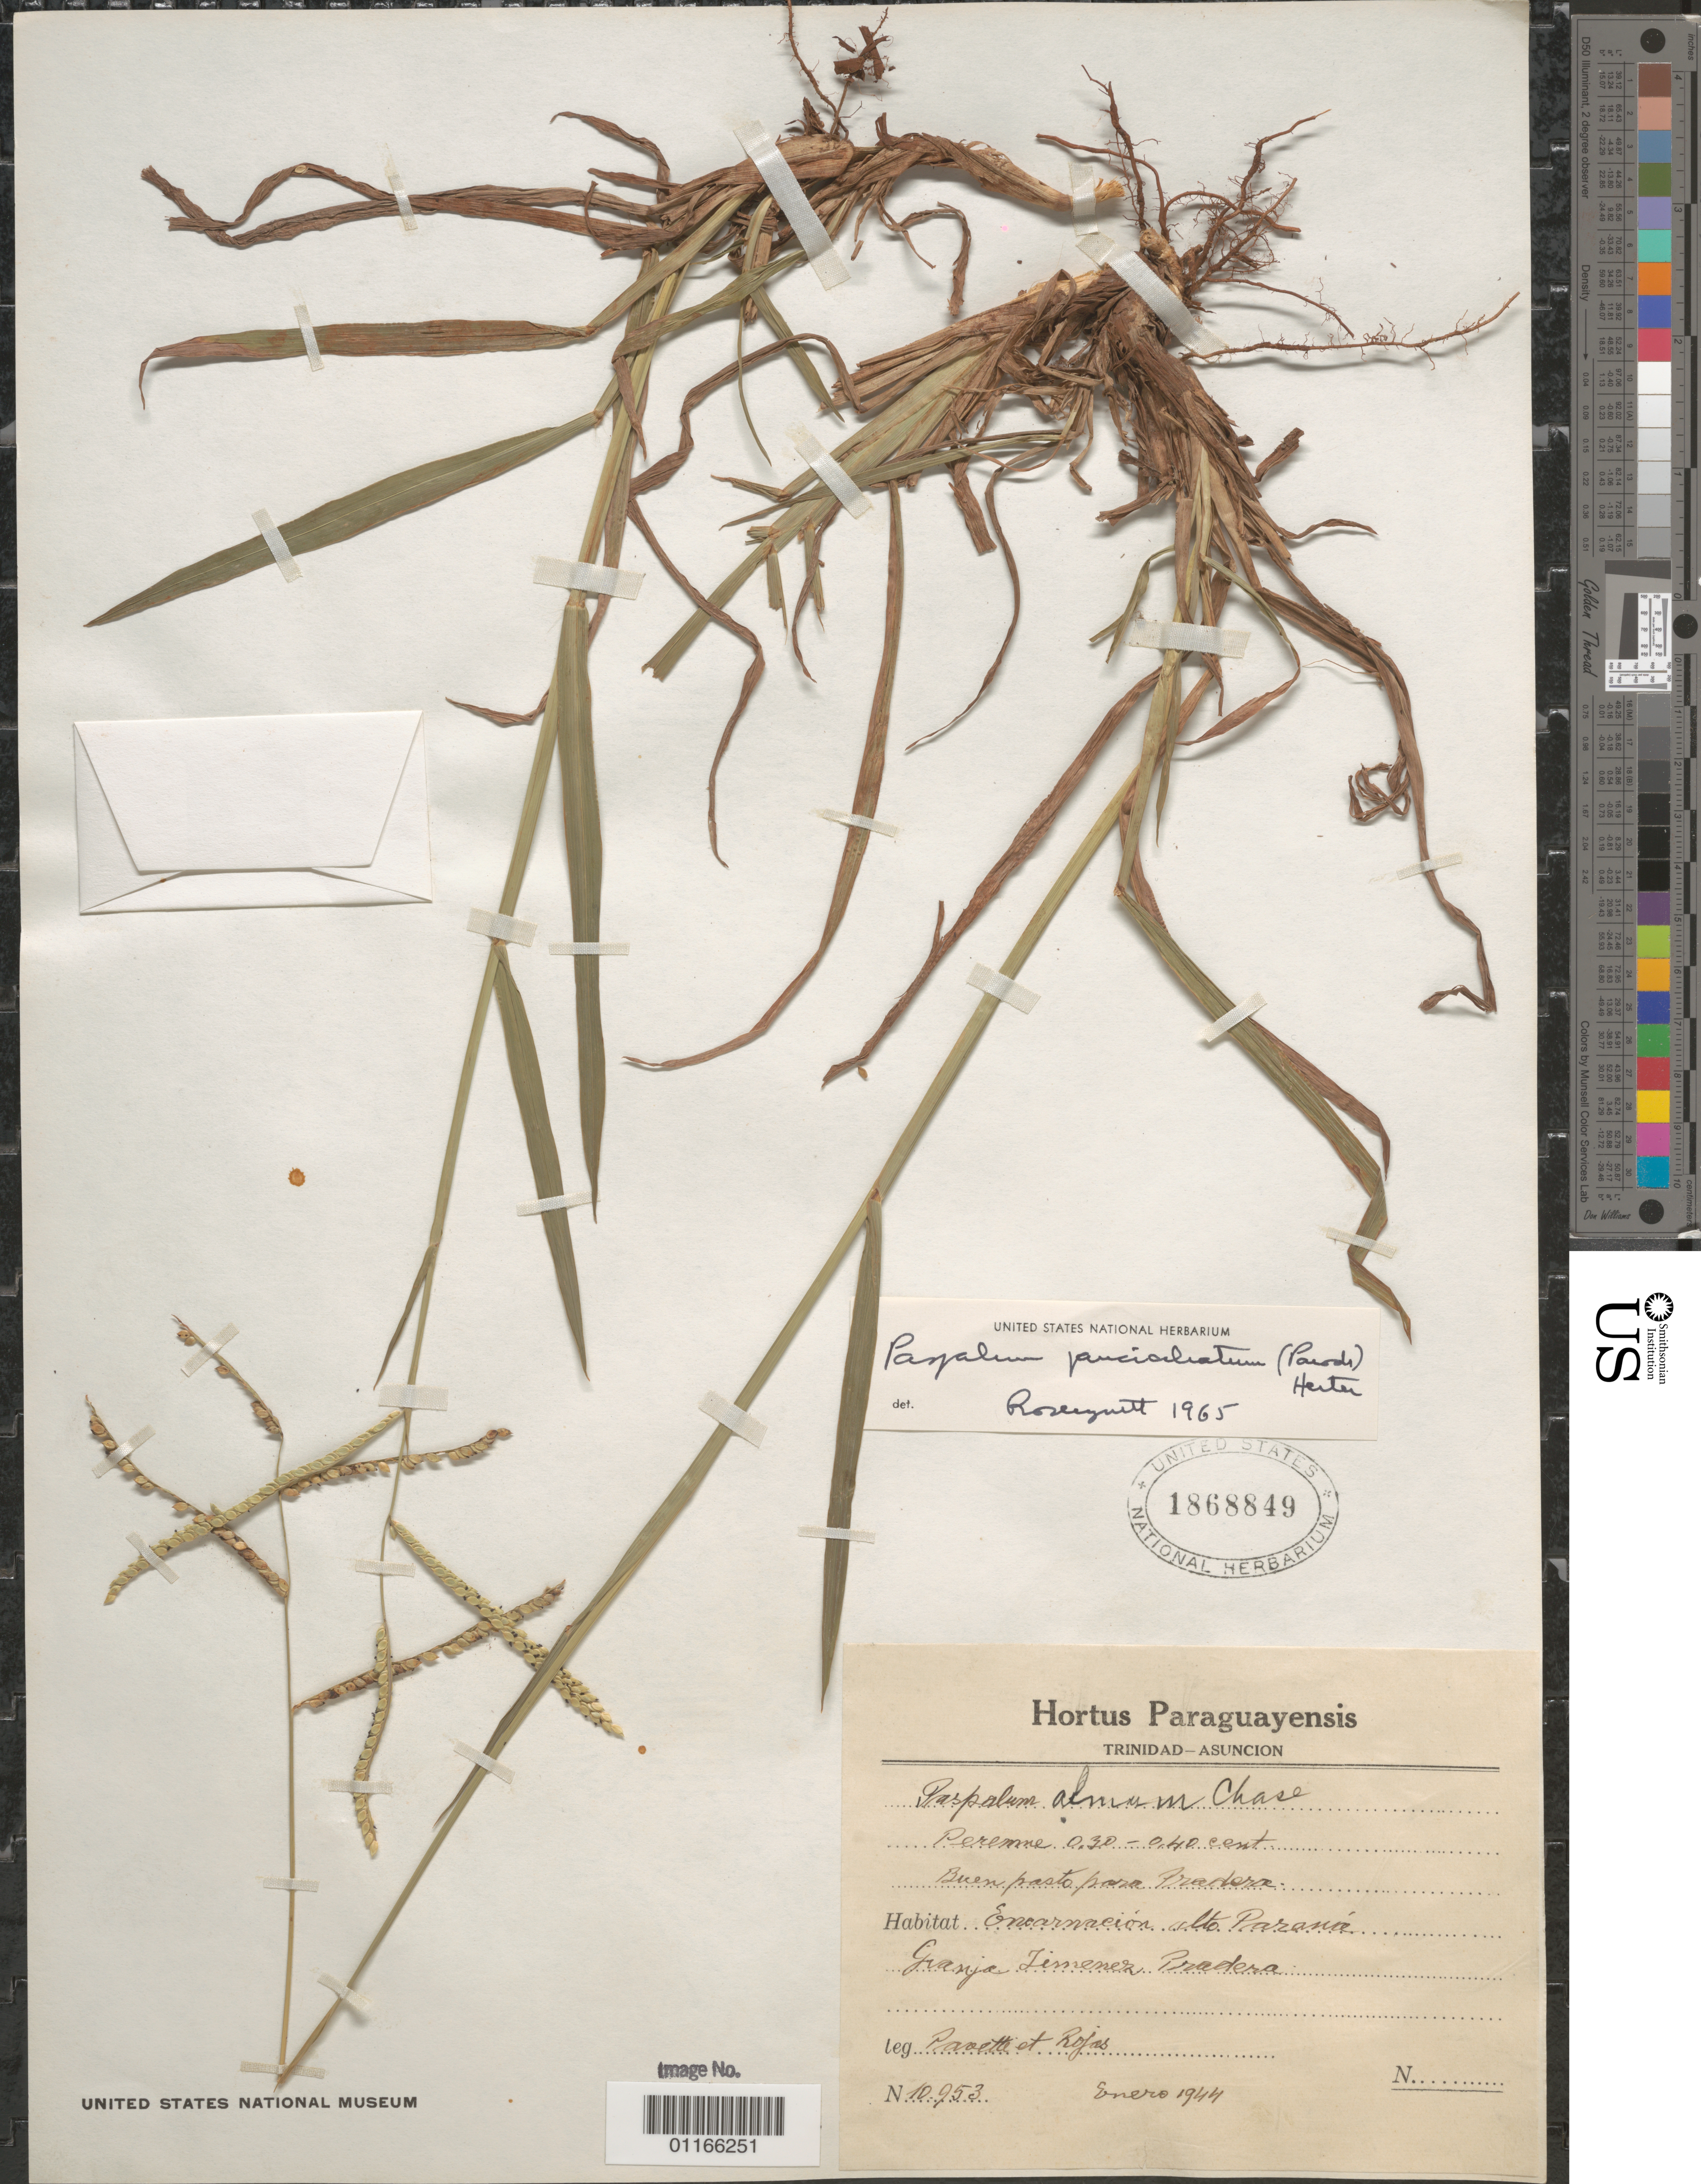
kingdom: Plantae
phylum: Tracheophyta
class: Liliopsida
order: Poales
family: Poaceae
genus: Paspalum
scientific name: Paspalum pauciciliatum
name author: (Parodi) Herter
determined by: Rosengurtt, B.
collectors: -. Paoette & Rojas, --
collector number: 10953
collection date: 1944-01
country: Paraguay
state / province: Asunción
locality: Asuncion. Trinidad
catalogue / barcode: US 1868849